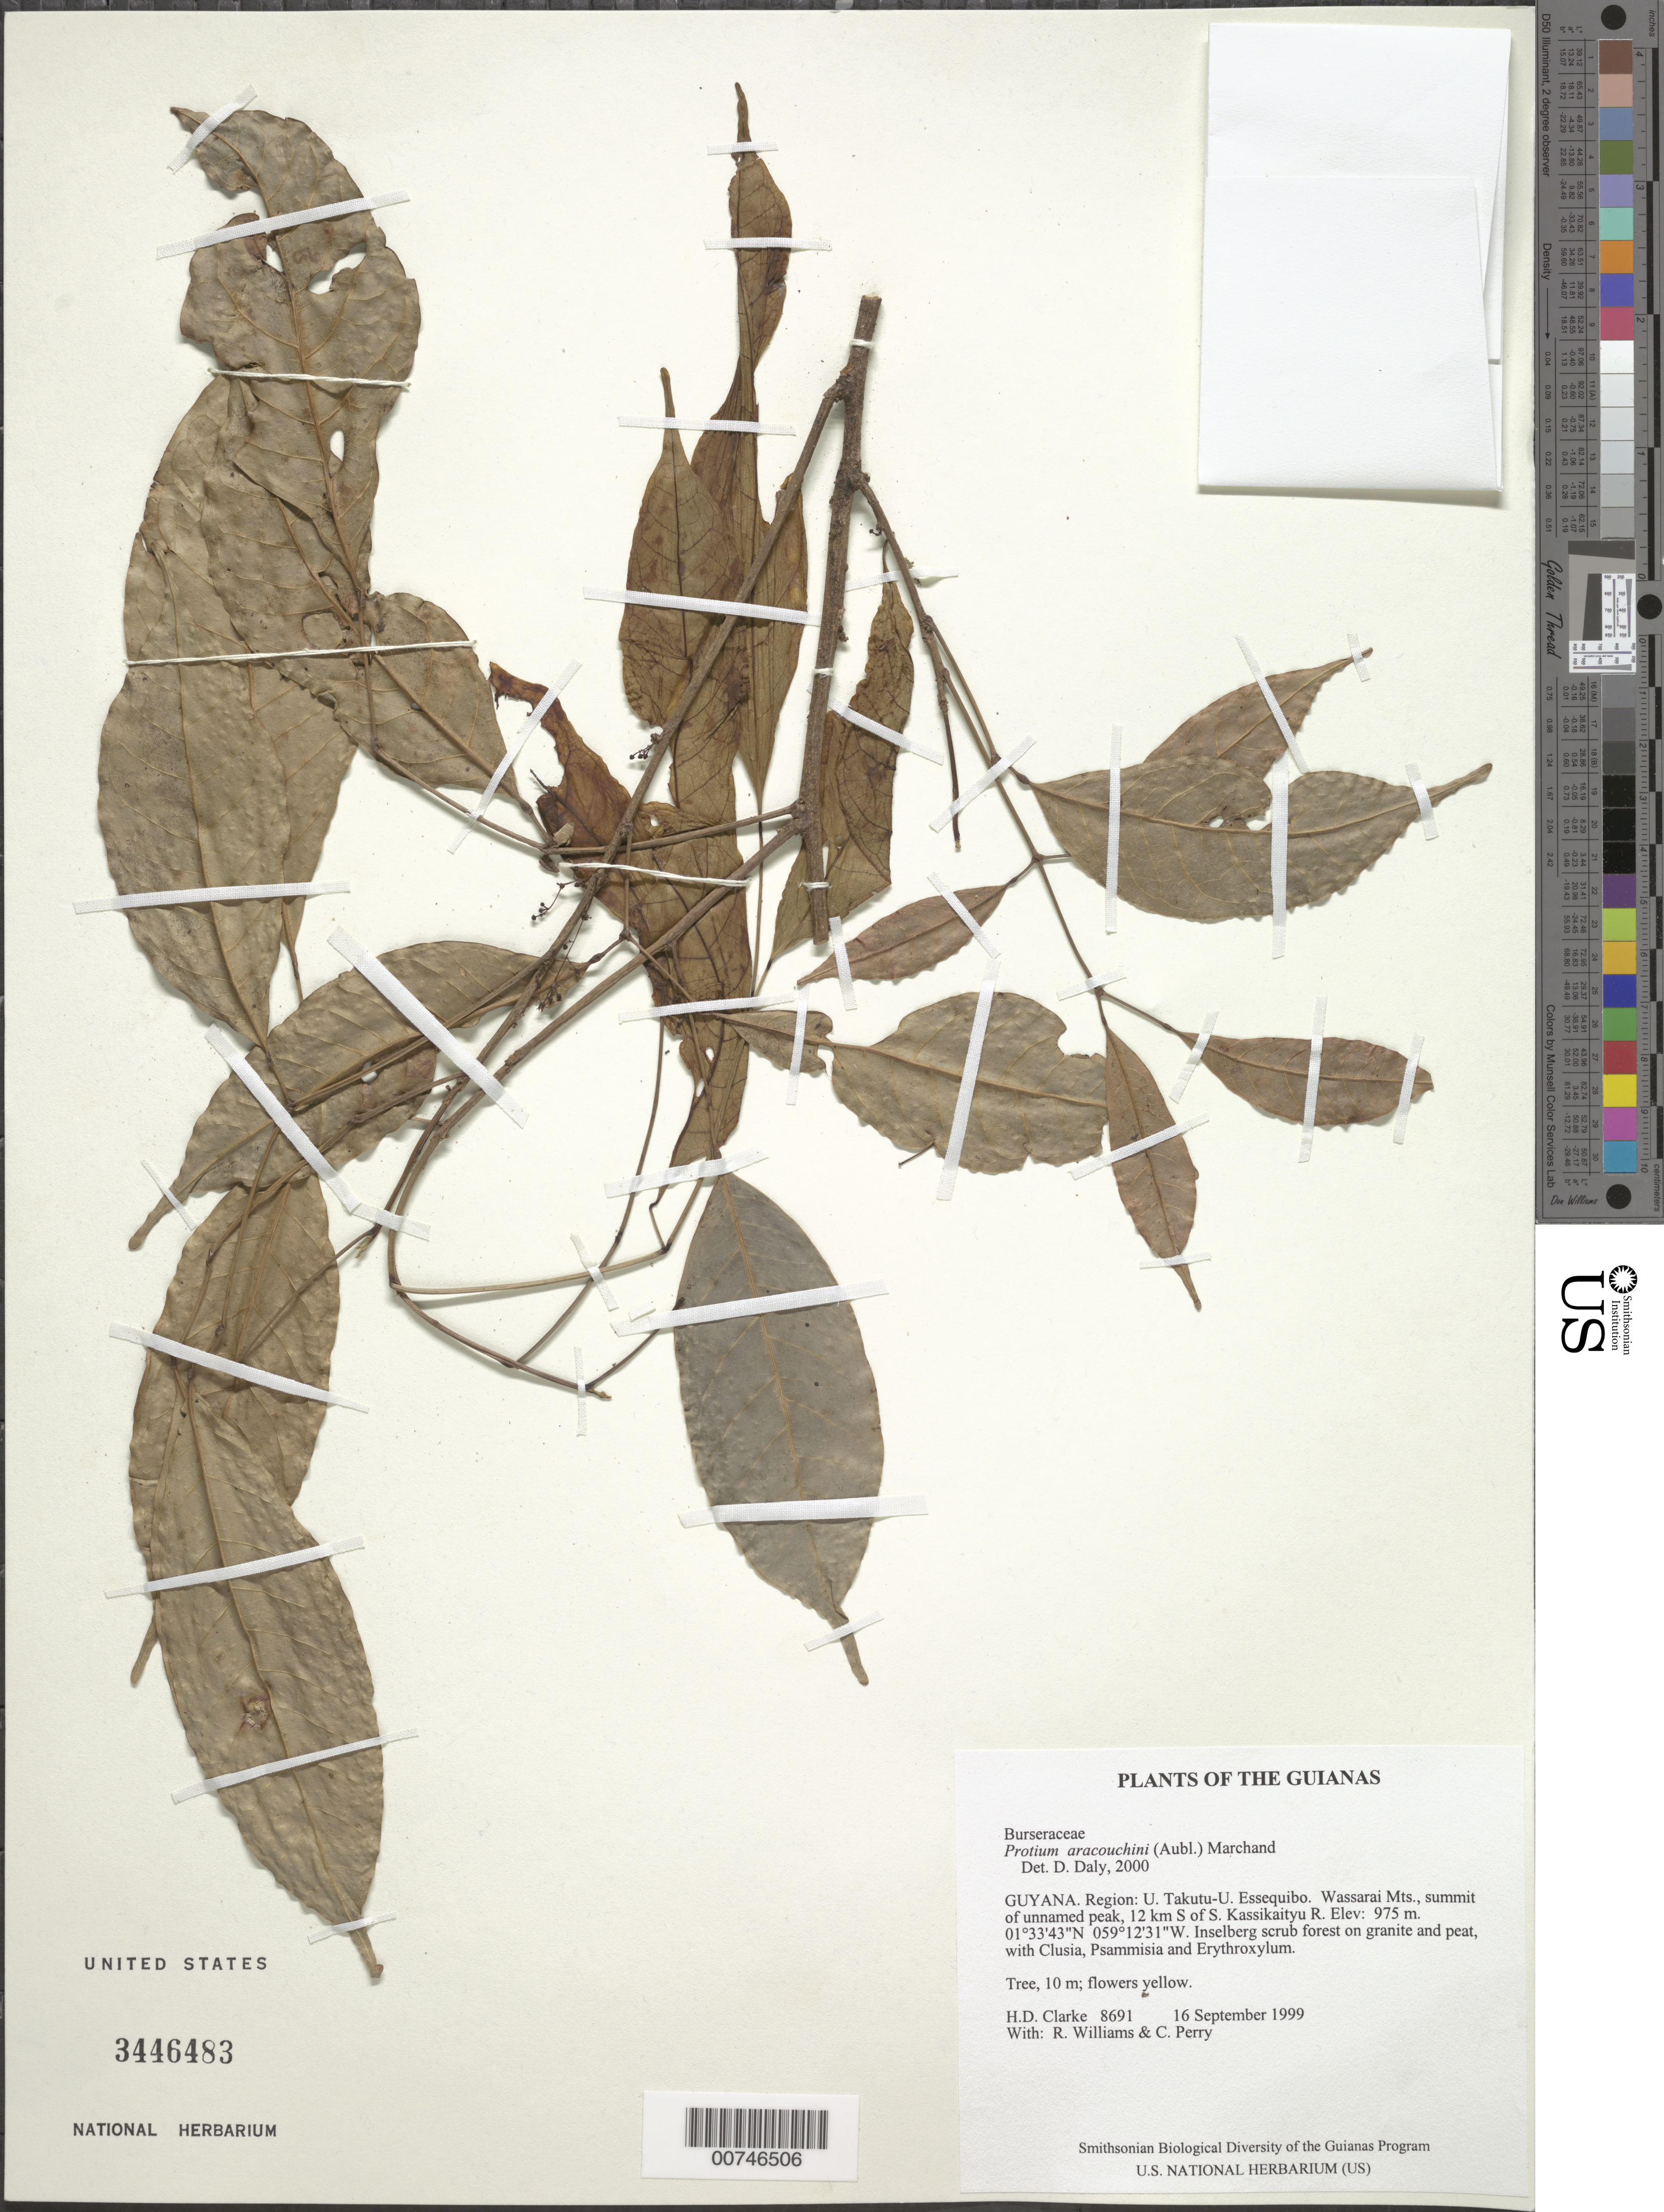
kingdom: Plantae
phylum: Tracheophyta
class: Magnoliopsida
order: Sapindales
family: Burseraceae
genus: Protium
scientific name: Protium aracouchini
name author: (Aubl.) Marchand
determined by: Daly, D. C.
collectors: H. D. Clarke, R. Williams & C. Perry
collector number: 8691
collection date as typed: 16 September 1999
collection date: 1999-09-16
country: Guyana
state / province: U. Takutu-U. Essequibo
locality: Wassarai Mts., summit of unnamed peak, 12 km S of S. Kassikaityu R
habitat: Inselberg scrub forest on granite and peat, with Clusia, Psammisia and Erythroxylum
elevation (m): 975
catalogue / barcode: US 3446483